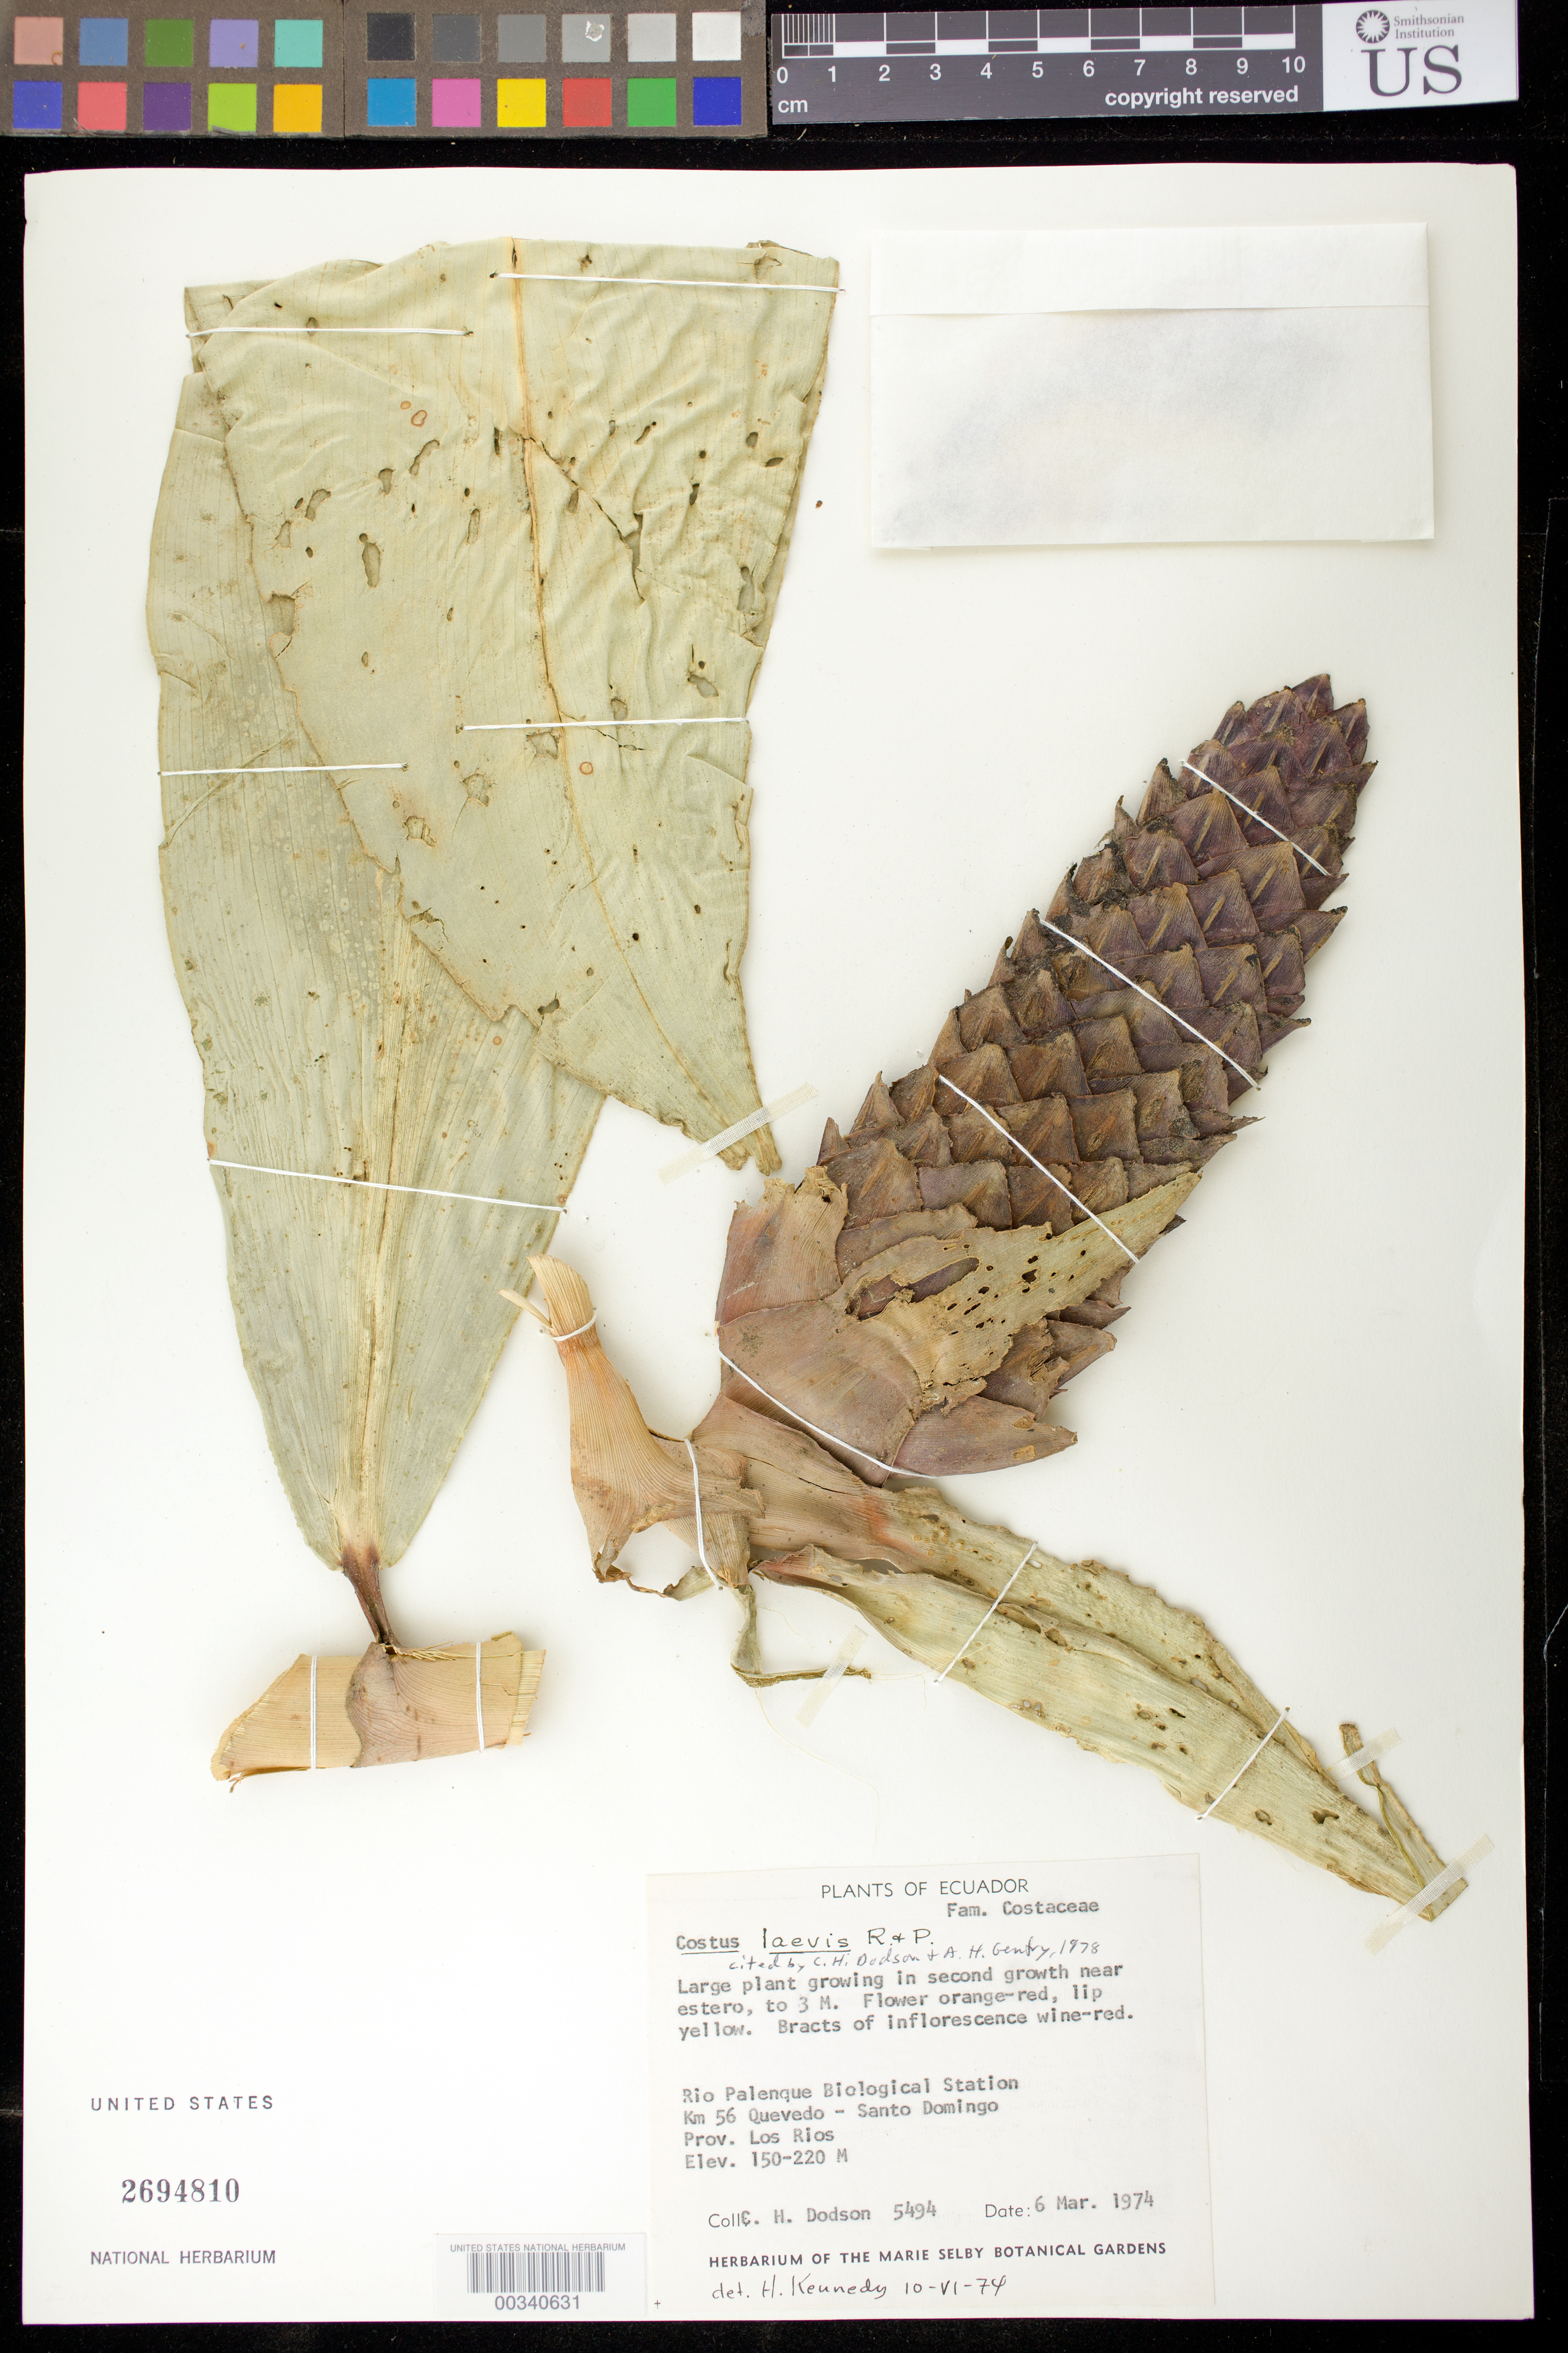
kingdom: Plantae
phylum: Tracheophyta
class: Liliopsida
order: Zingiberales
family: Costaceae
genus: Costus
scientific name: Costus laevis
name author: Ruiz & Pav.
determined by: Kennedy, Helen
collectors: C. H. Dodson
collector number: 5494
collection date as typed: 06 Mar 1974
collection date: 1974-03-06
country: Ecuador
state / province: Los Ríos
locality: Rio palenque Biological station km 56 Quevedo-Santo Domingo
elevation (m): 150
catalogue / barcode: US 2694810